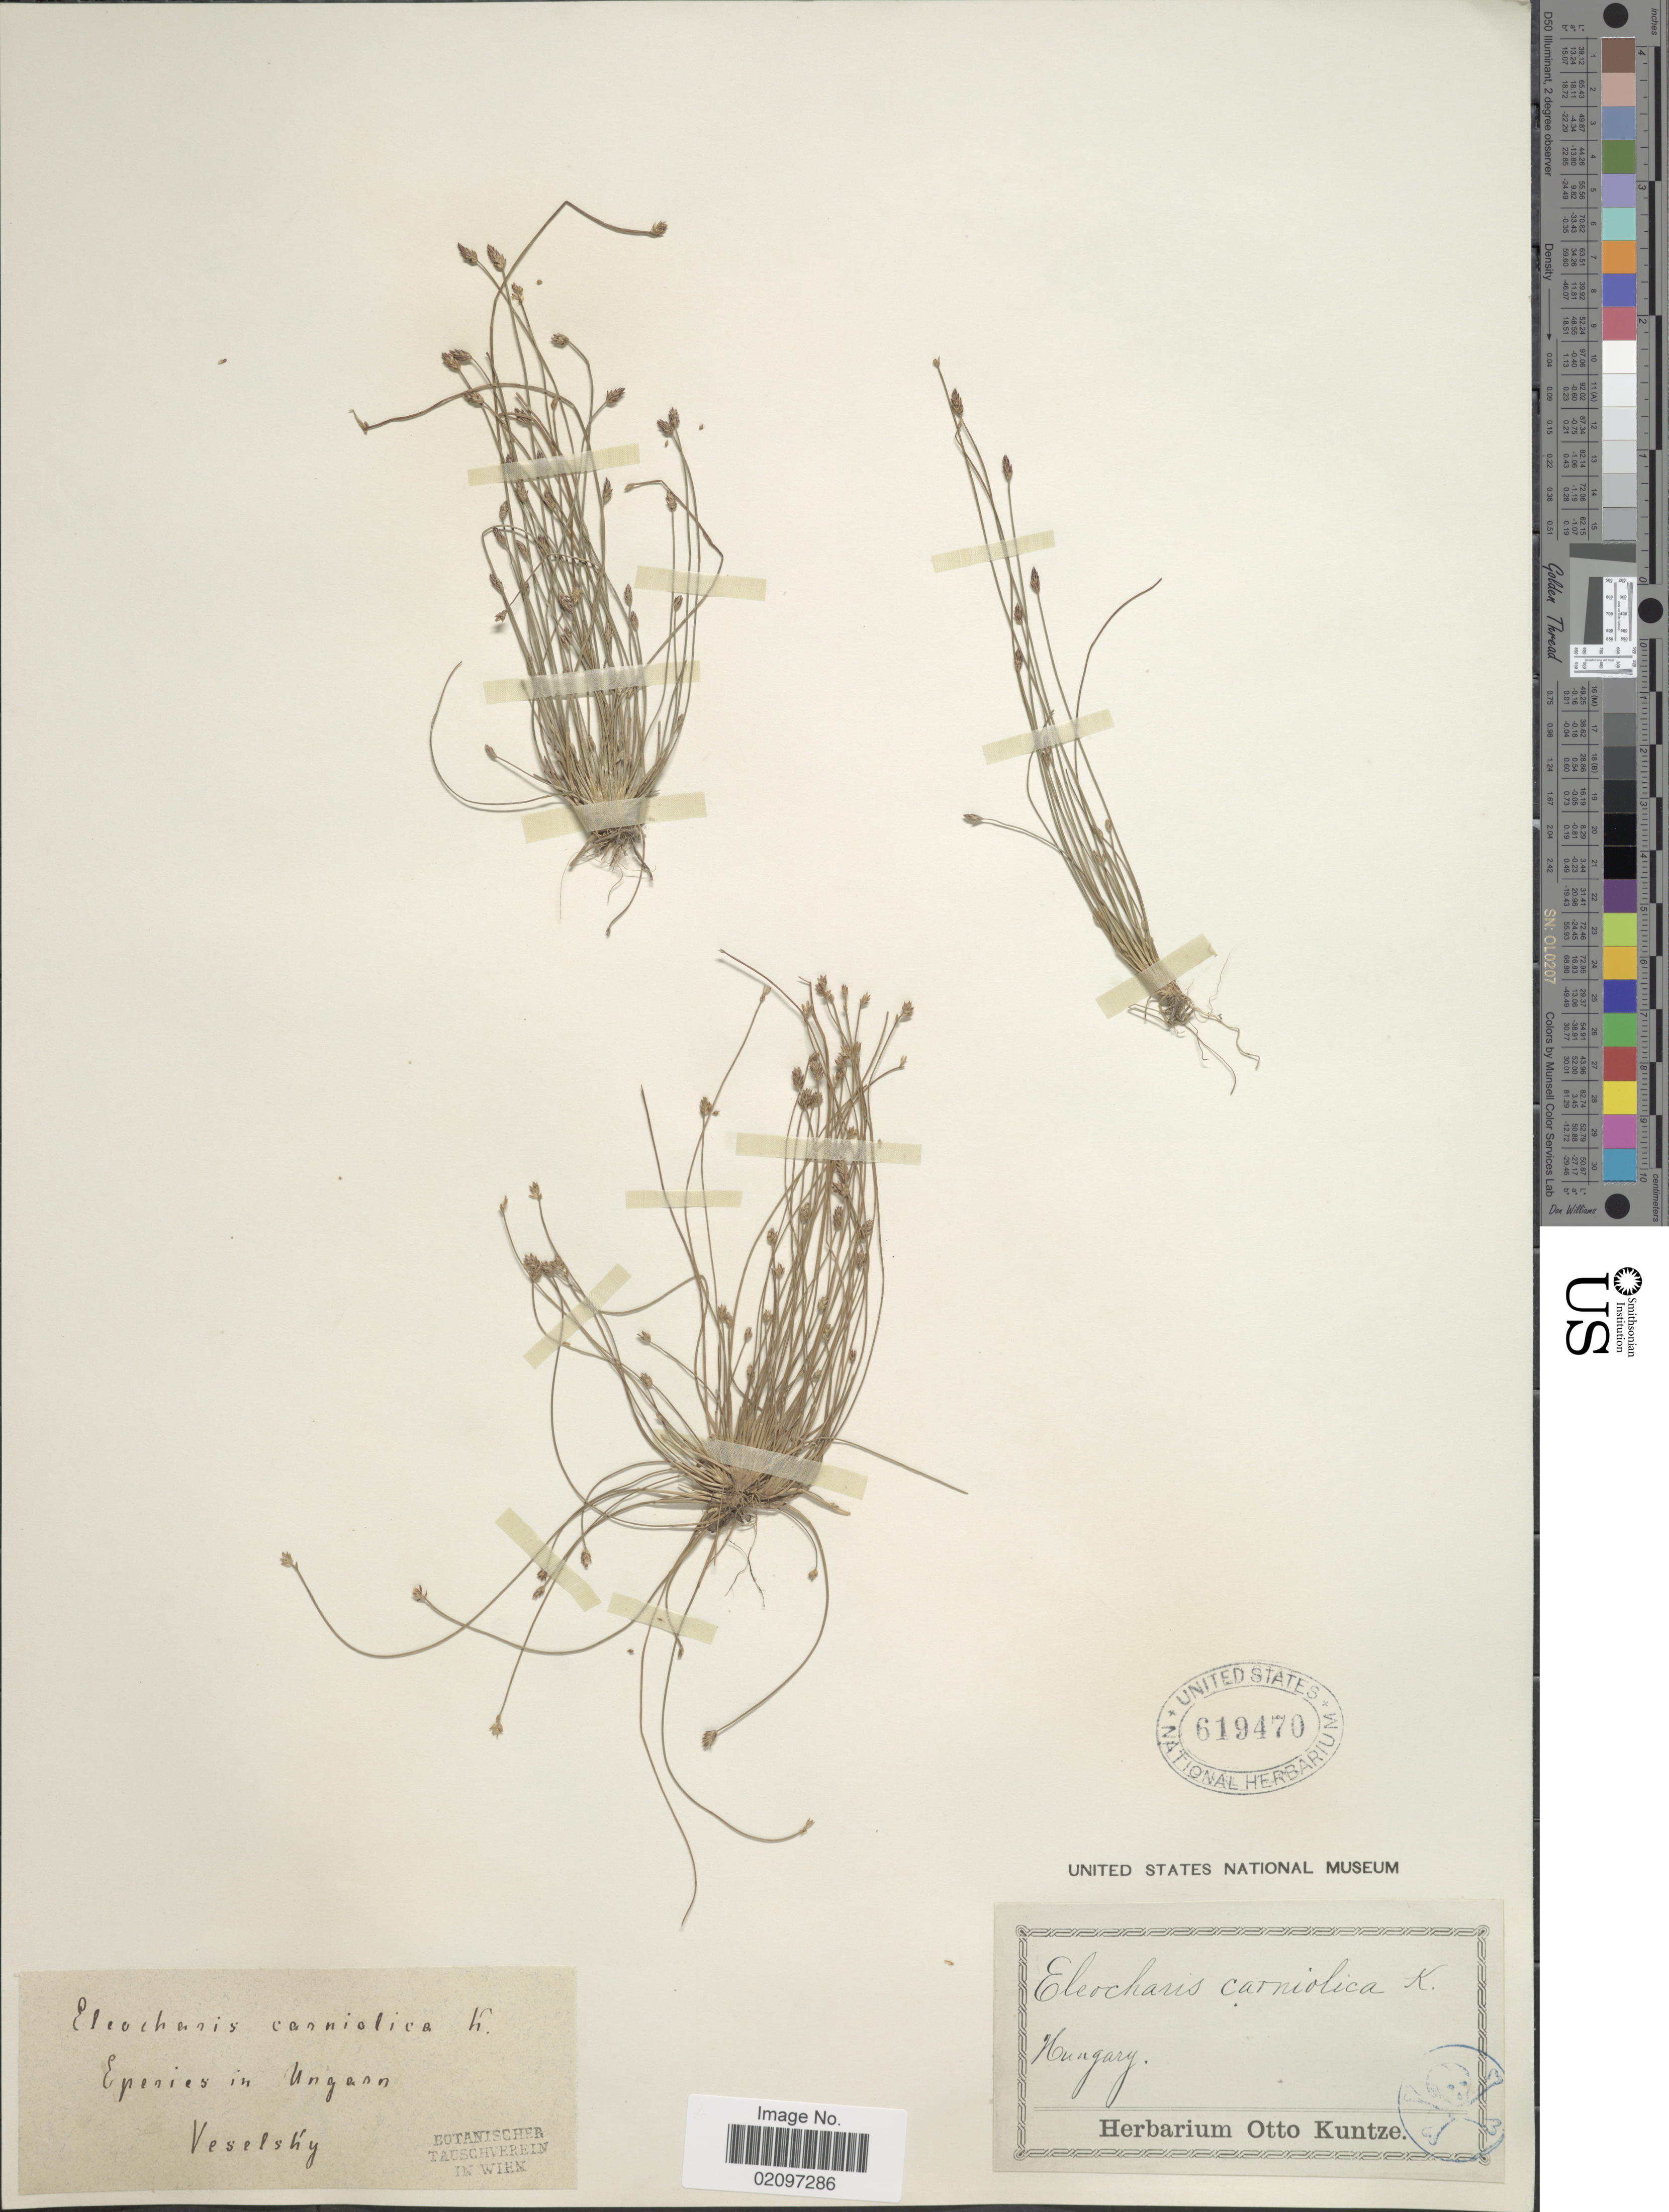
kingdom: Plantae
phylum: Tracheophyta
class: Liliopsida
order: Poales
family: Cyperaceae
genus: Eleocharis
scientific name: Eleocharis carniolica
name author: W.D.J. Koch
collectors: Veselsky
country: Hungary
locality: Eperies in Ugarn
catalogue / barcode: US 619470